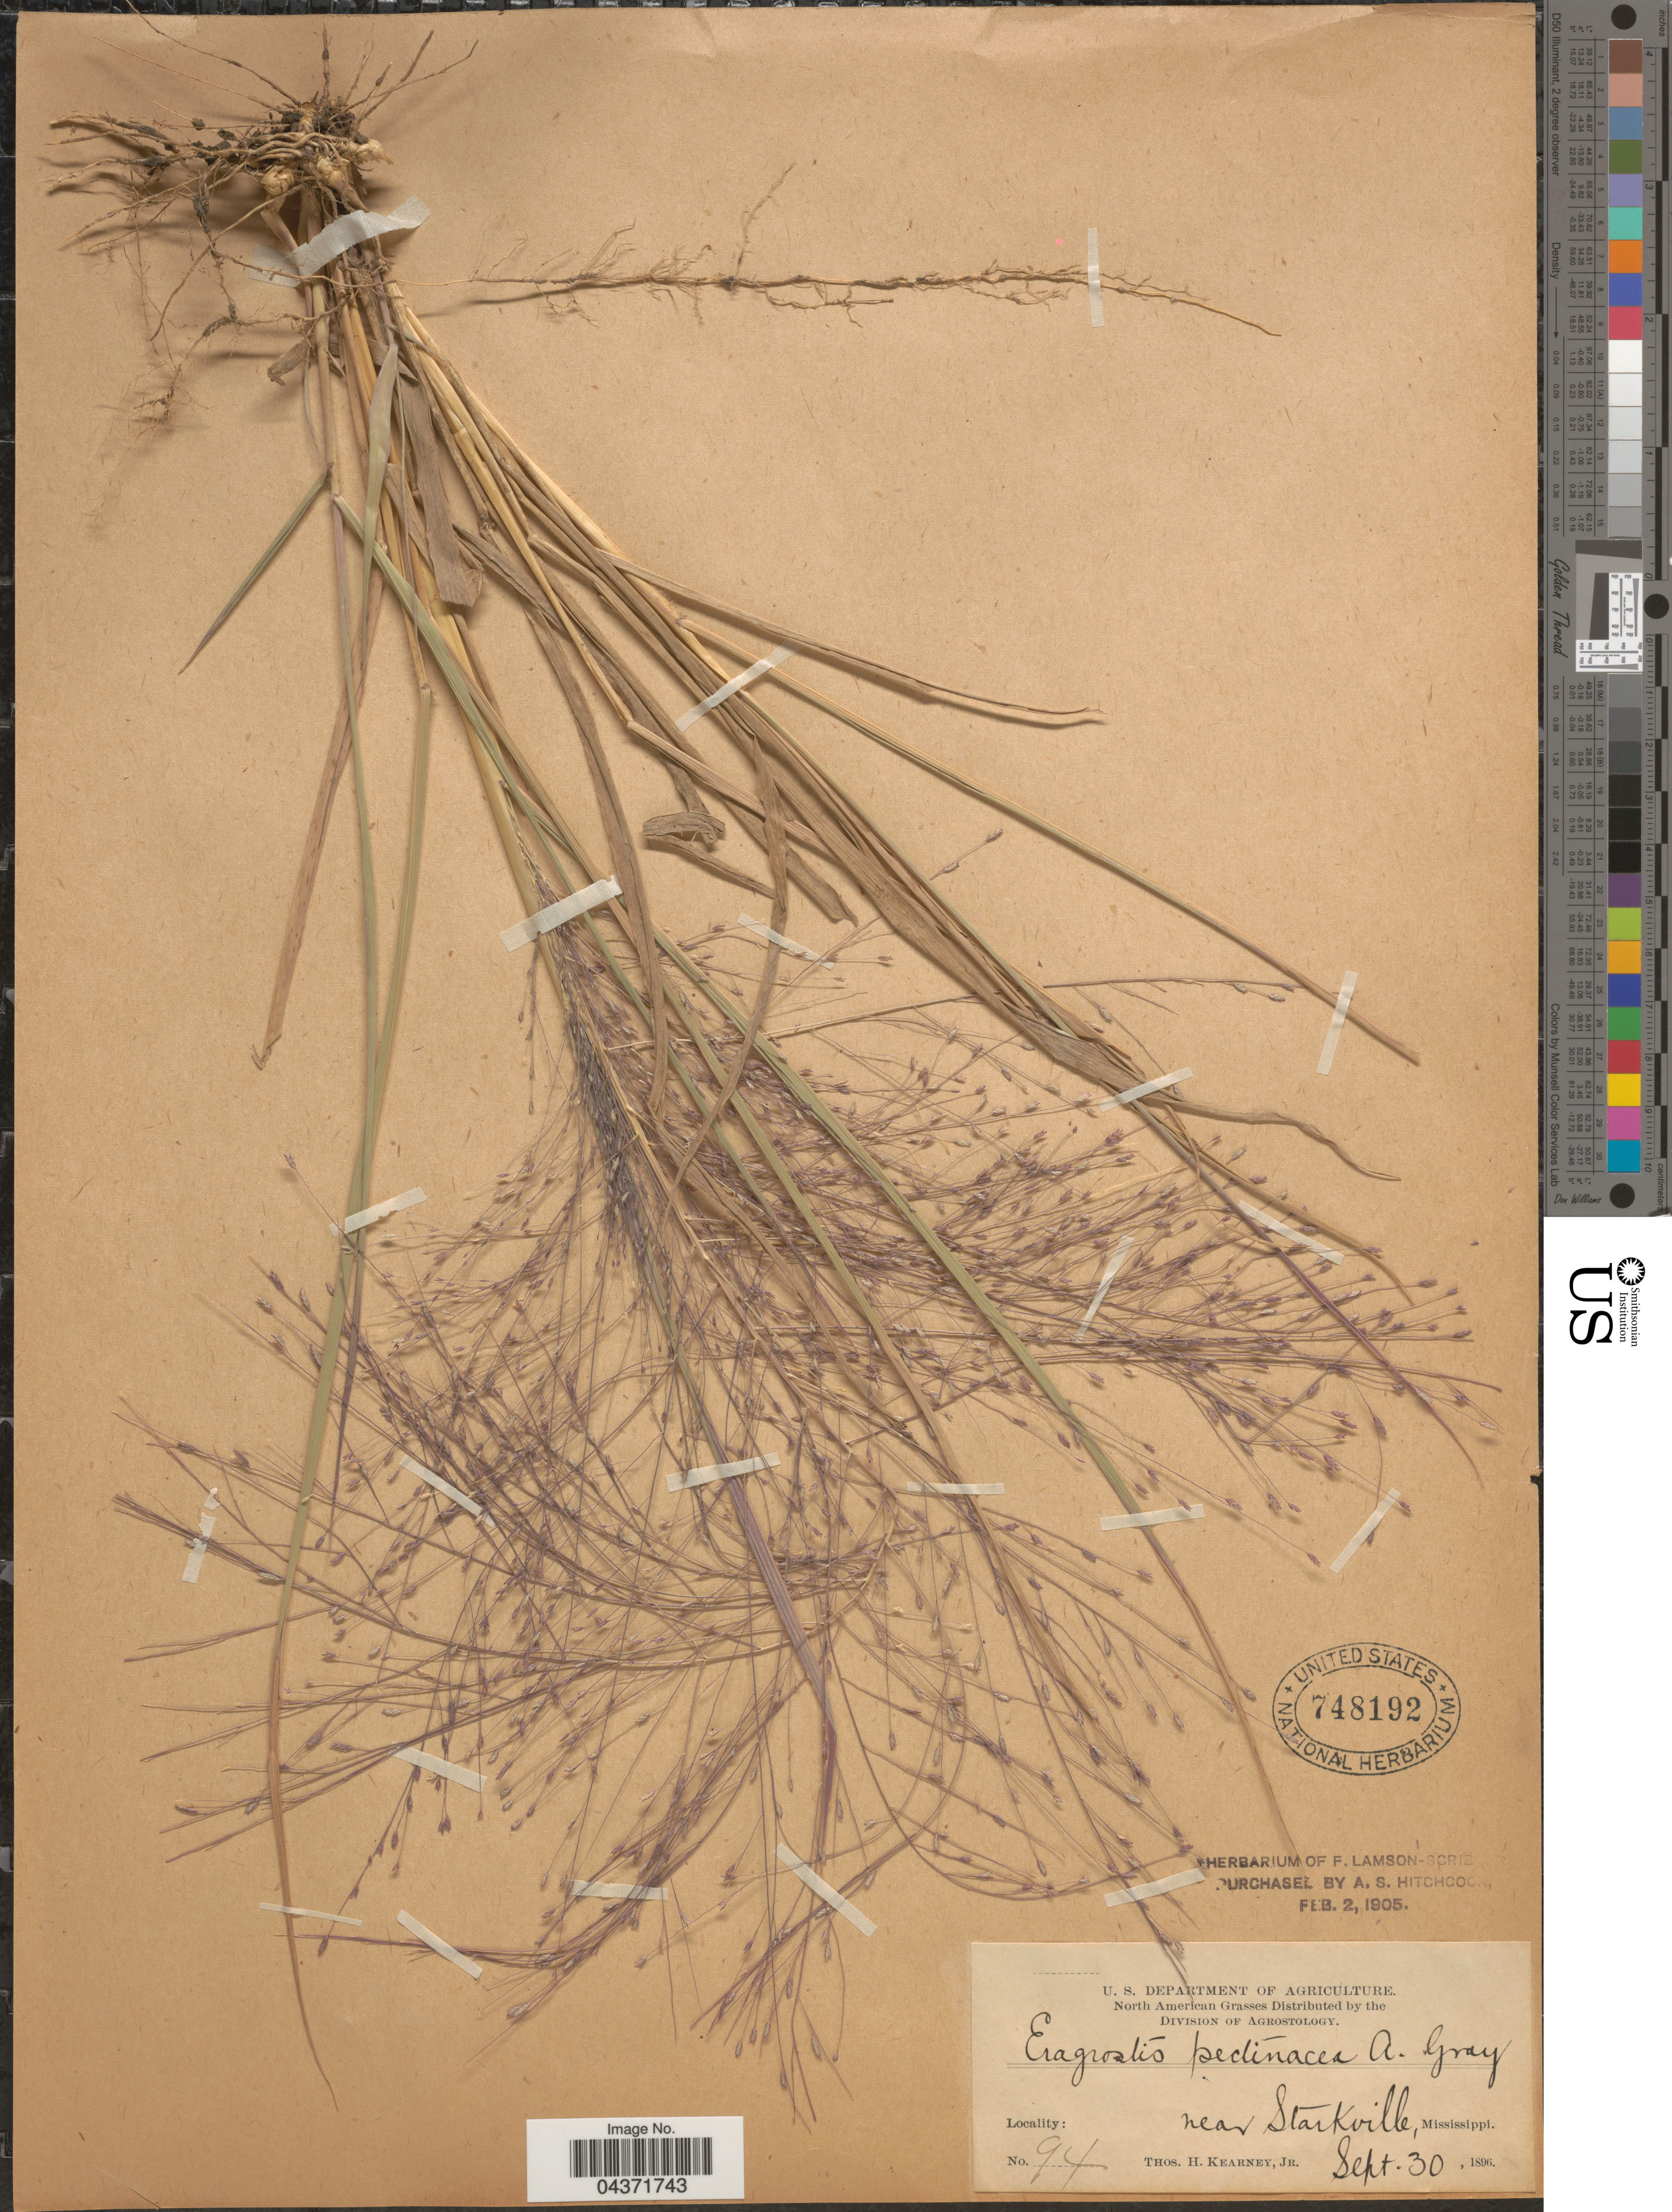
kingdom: Plantae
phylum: Tracheophyta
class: Liliopsida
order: Poales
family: Poaceae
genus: Eragrostis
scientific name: Eragrostis spectabilis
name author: (Pursh) Steud.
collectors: T. H. Kearney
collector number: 94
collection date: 1896-09-30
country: United States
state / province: Mississippi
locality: Near Starkville.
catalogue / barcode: US 748192